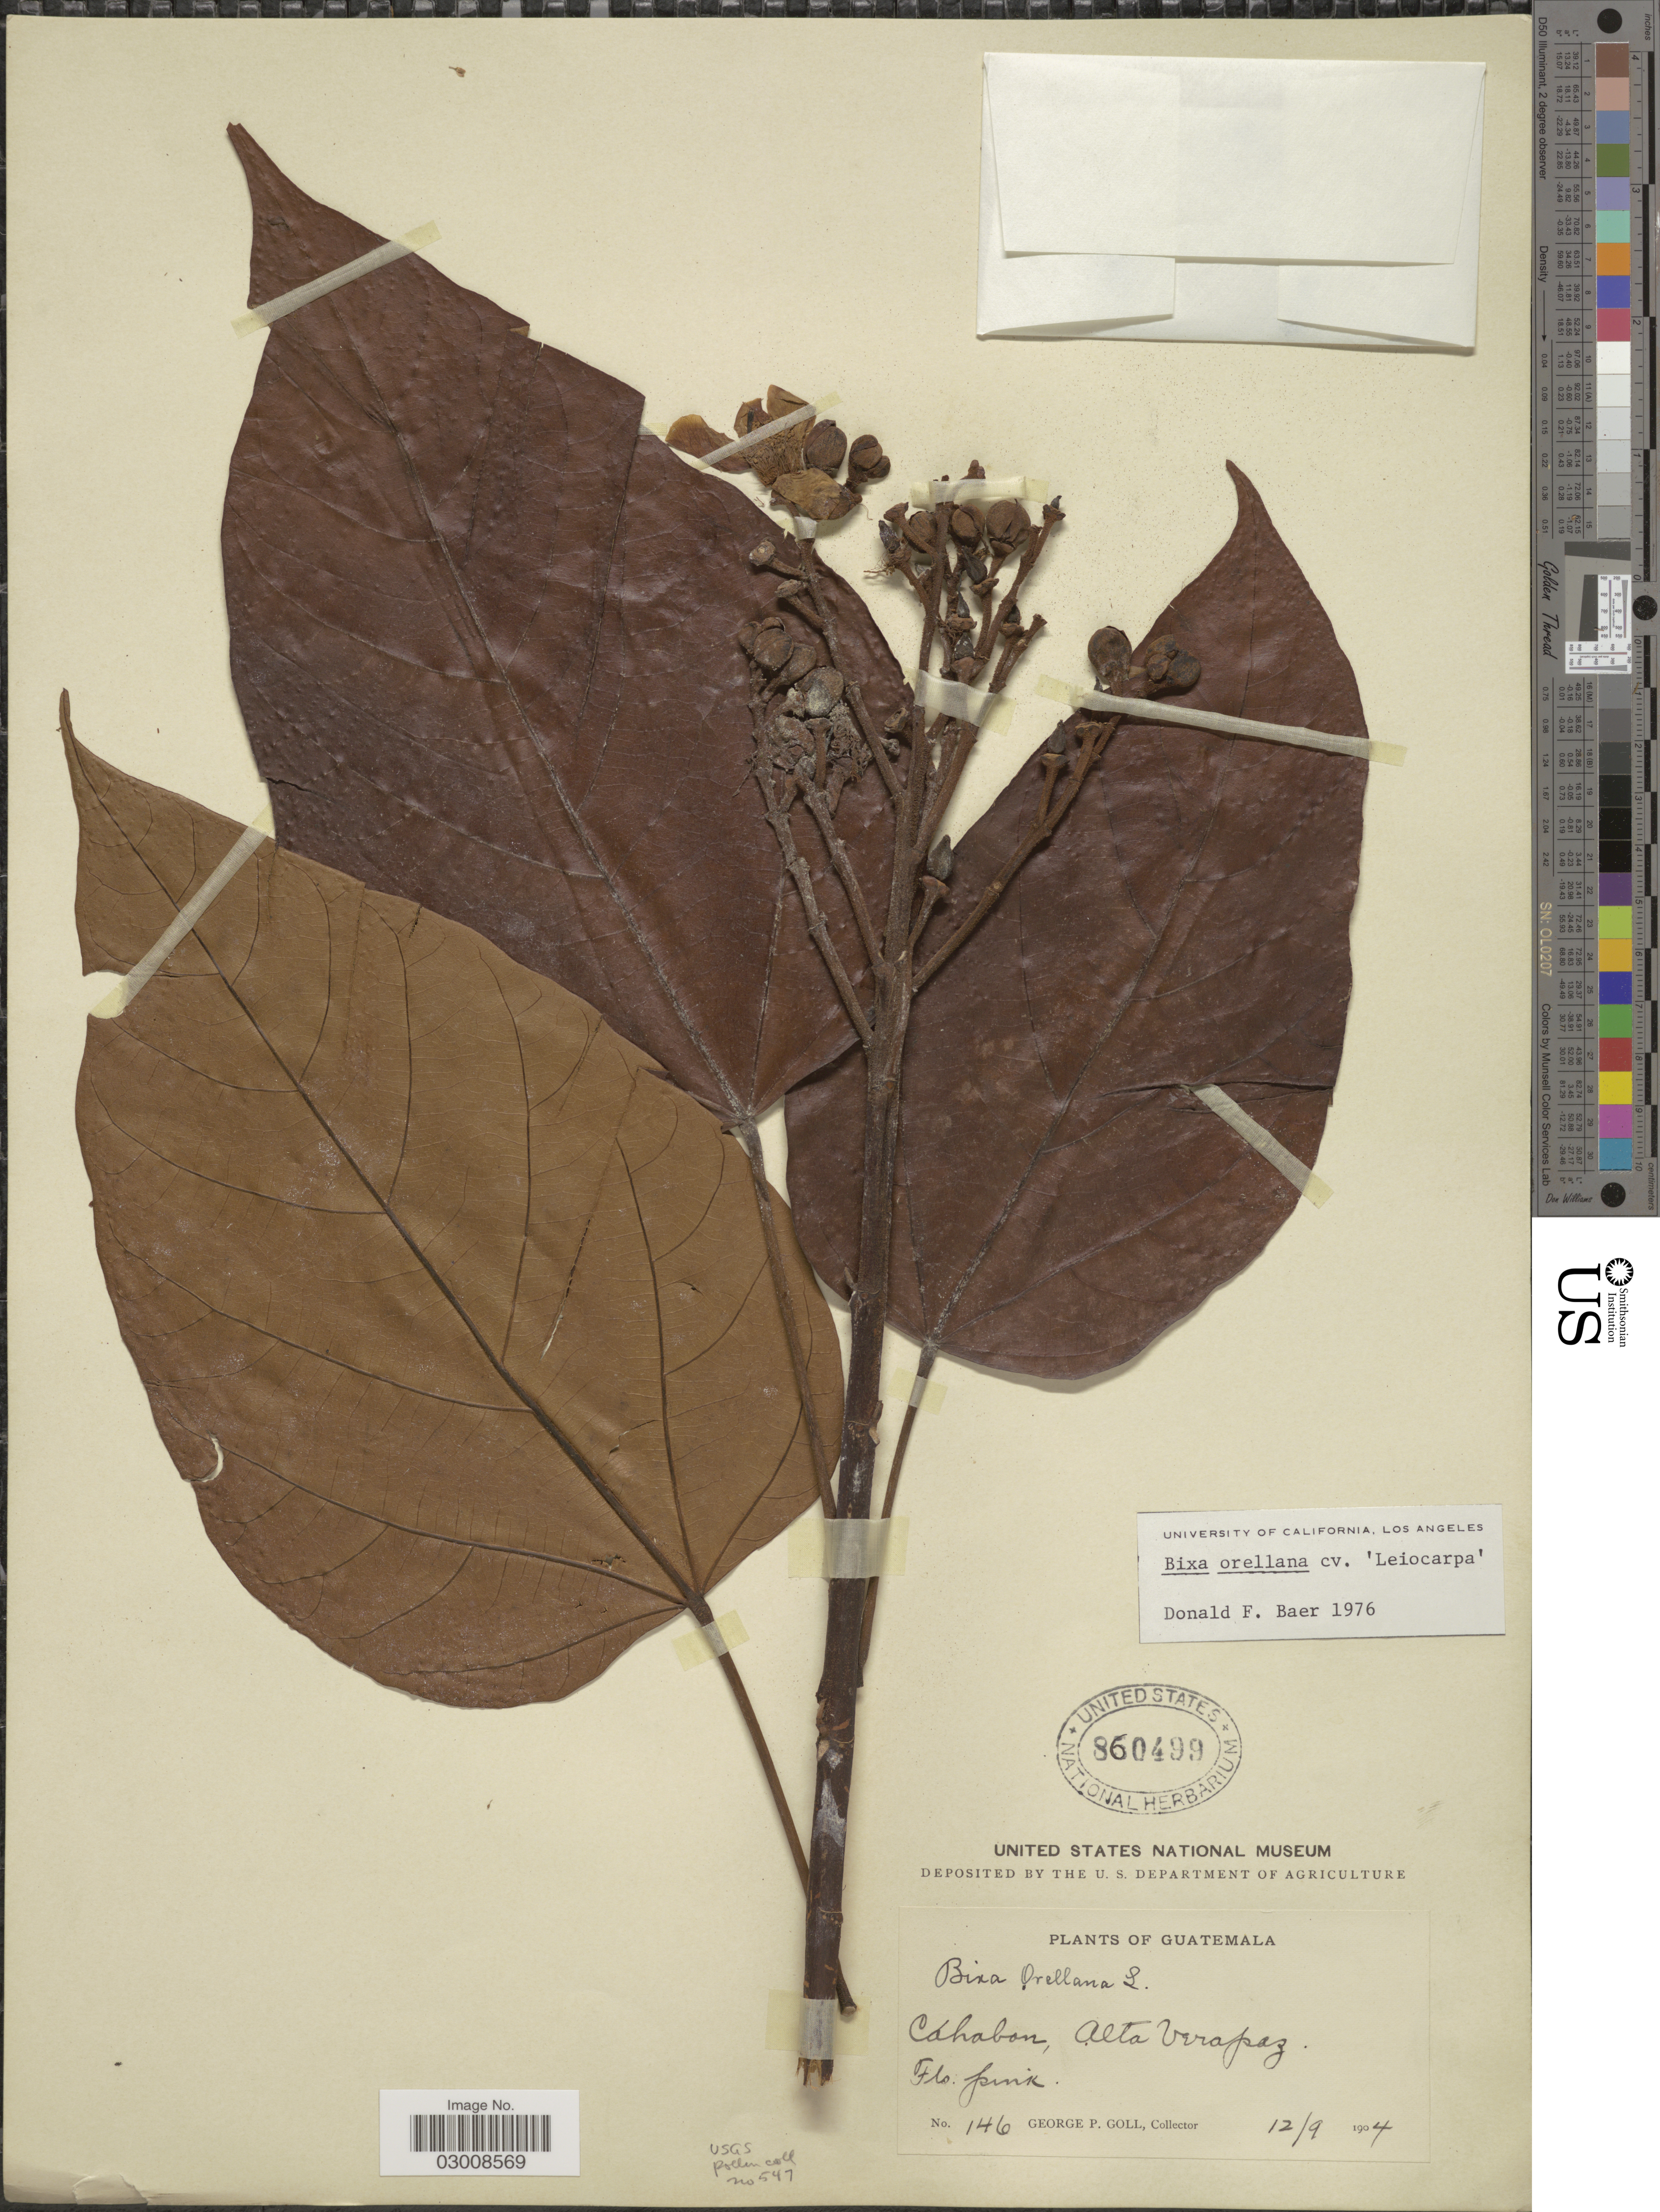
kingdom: Plantae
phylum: Tracheophyta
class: Magnoliopsida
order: Malvales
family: Bixaceae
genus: Bixa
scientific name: Bixa orellana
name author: L.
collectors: G. P. Goll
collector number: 146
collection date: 1904-09-12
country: Guatemala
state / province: Alta Verapaz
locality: Cahabon.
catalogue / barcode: US 860499